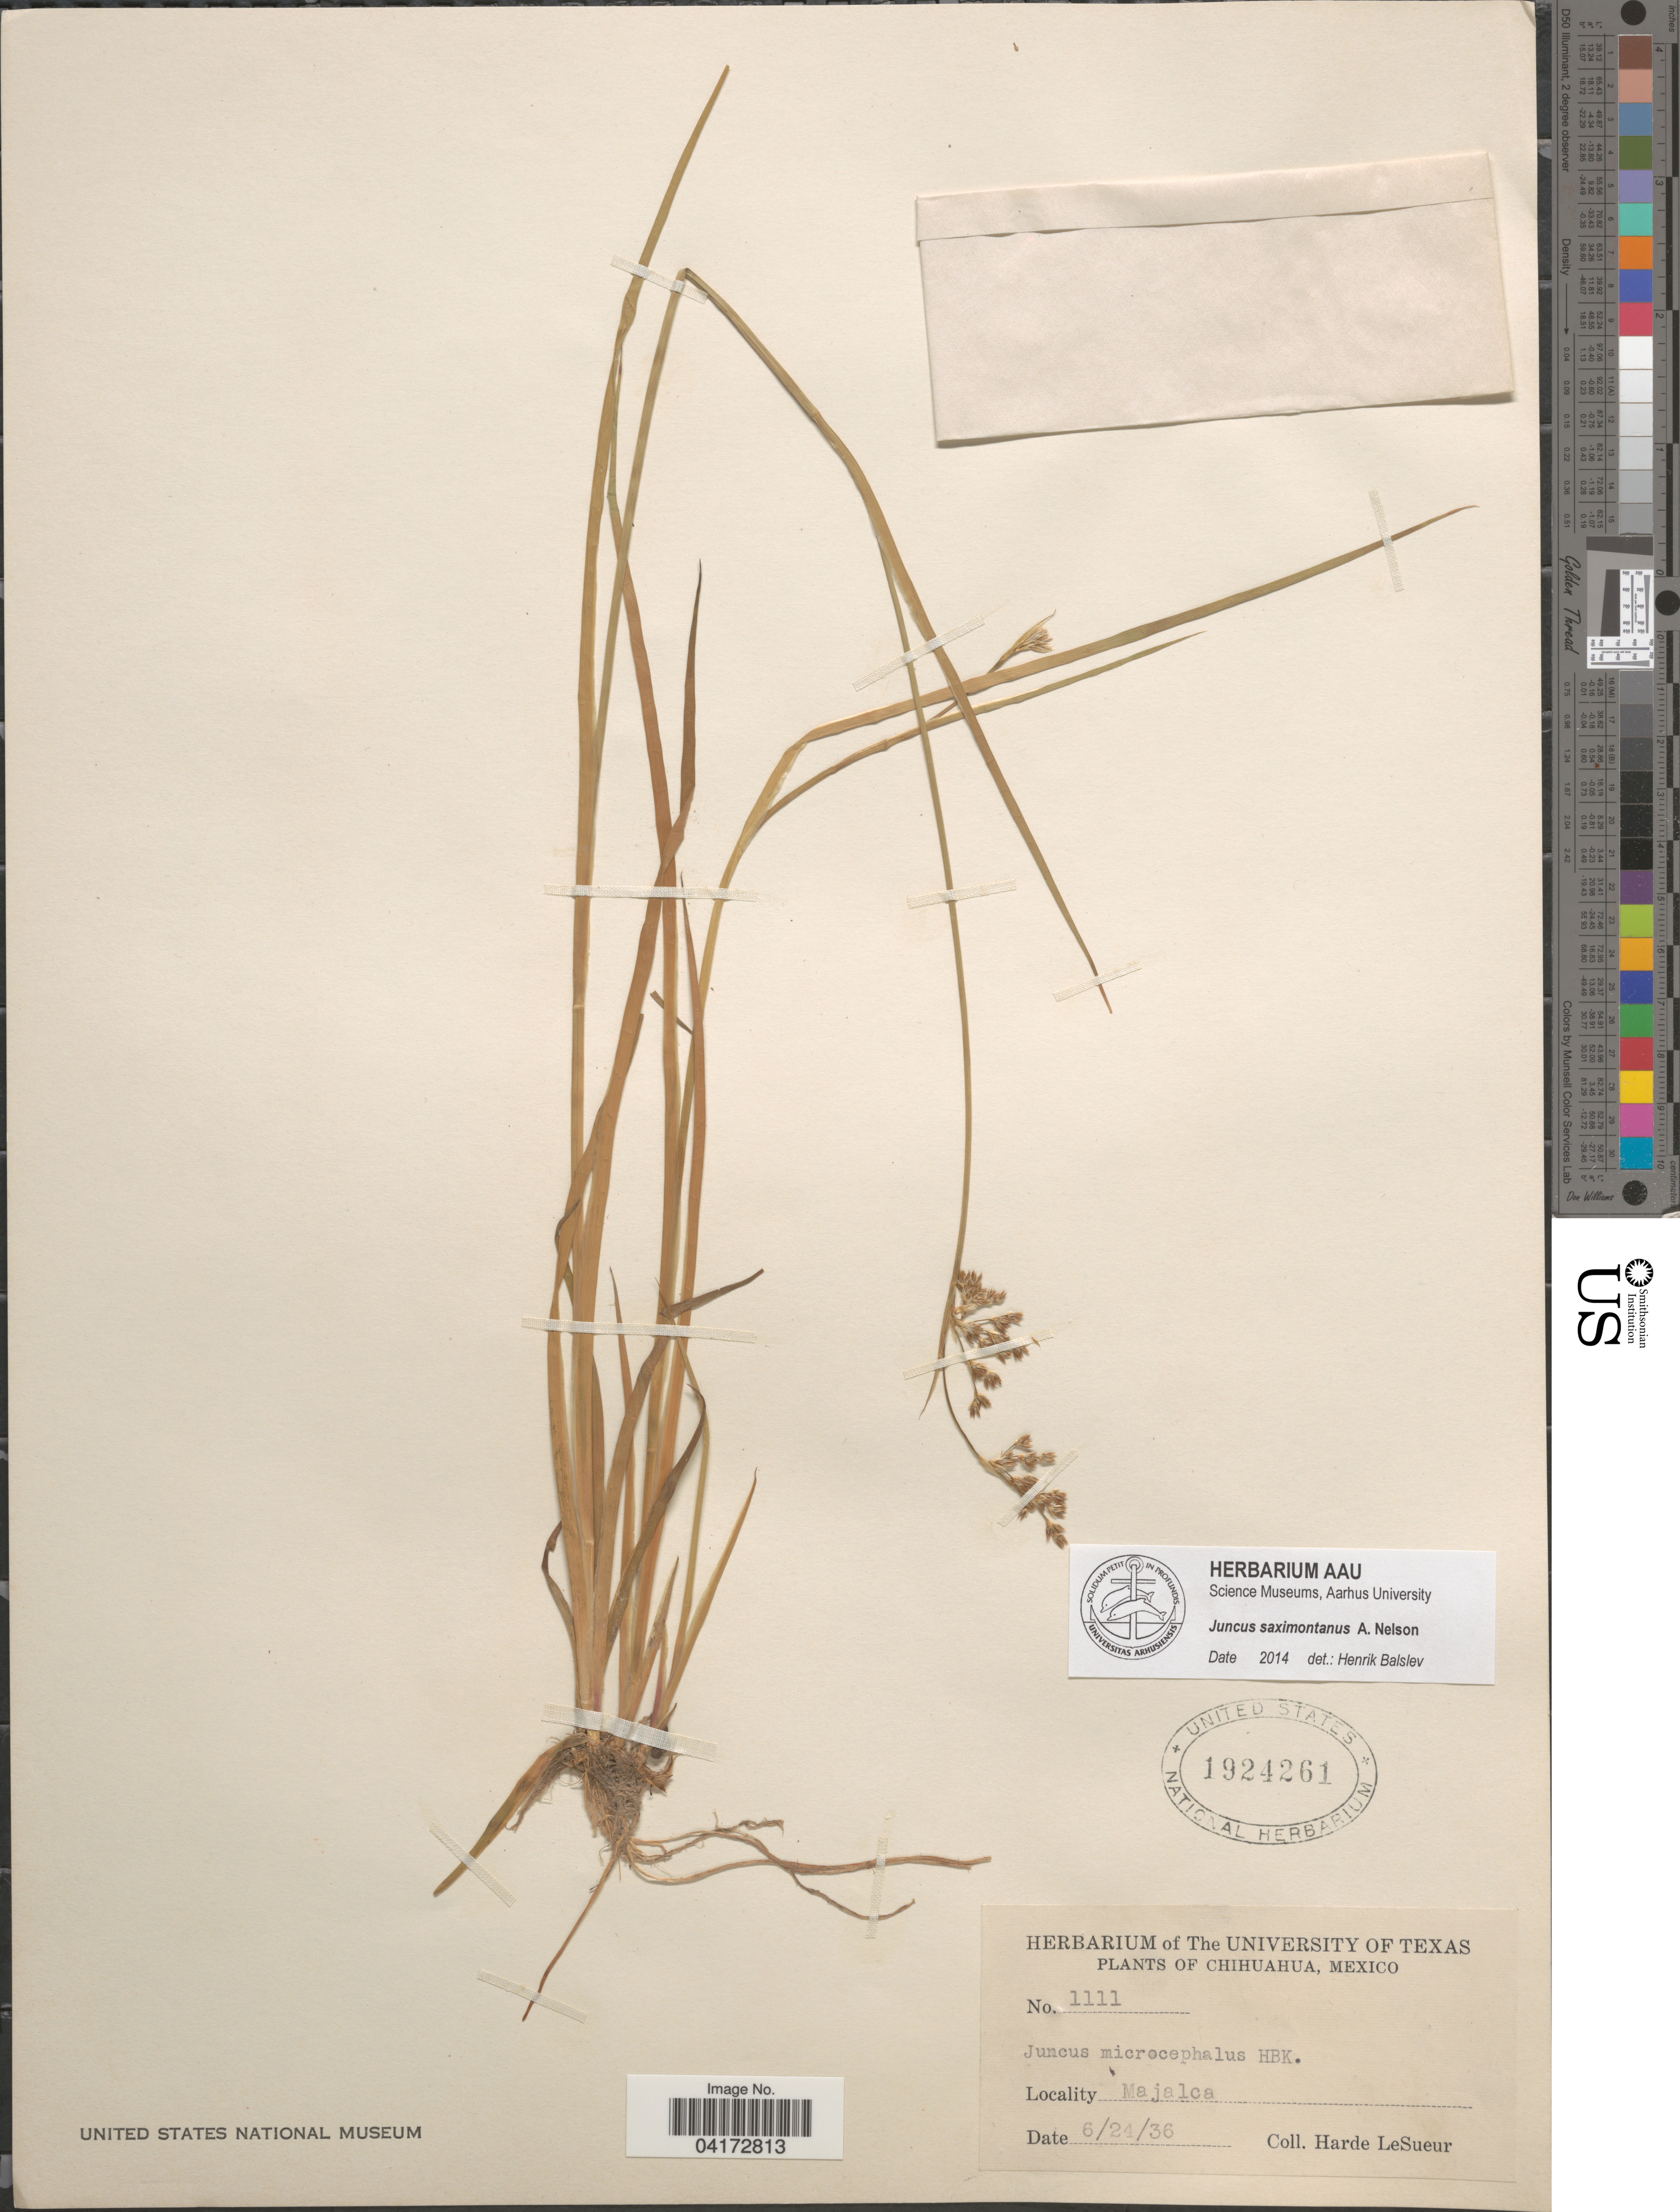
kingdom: Plantae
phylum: Tracheophyta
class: Liliopsida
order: Poales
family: Juncaceae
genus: Juncus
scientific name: Juncus saximontanus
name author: A. Nelson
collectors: H. LeSueur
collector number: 1111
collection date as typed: Transcribed d/m/y: 24/6/36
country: Mexico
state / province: Chihuahua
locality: Majalca.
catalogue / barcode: US 1924261